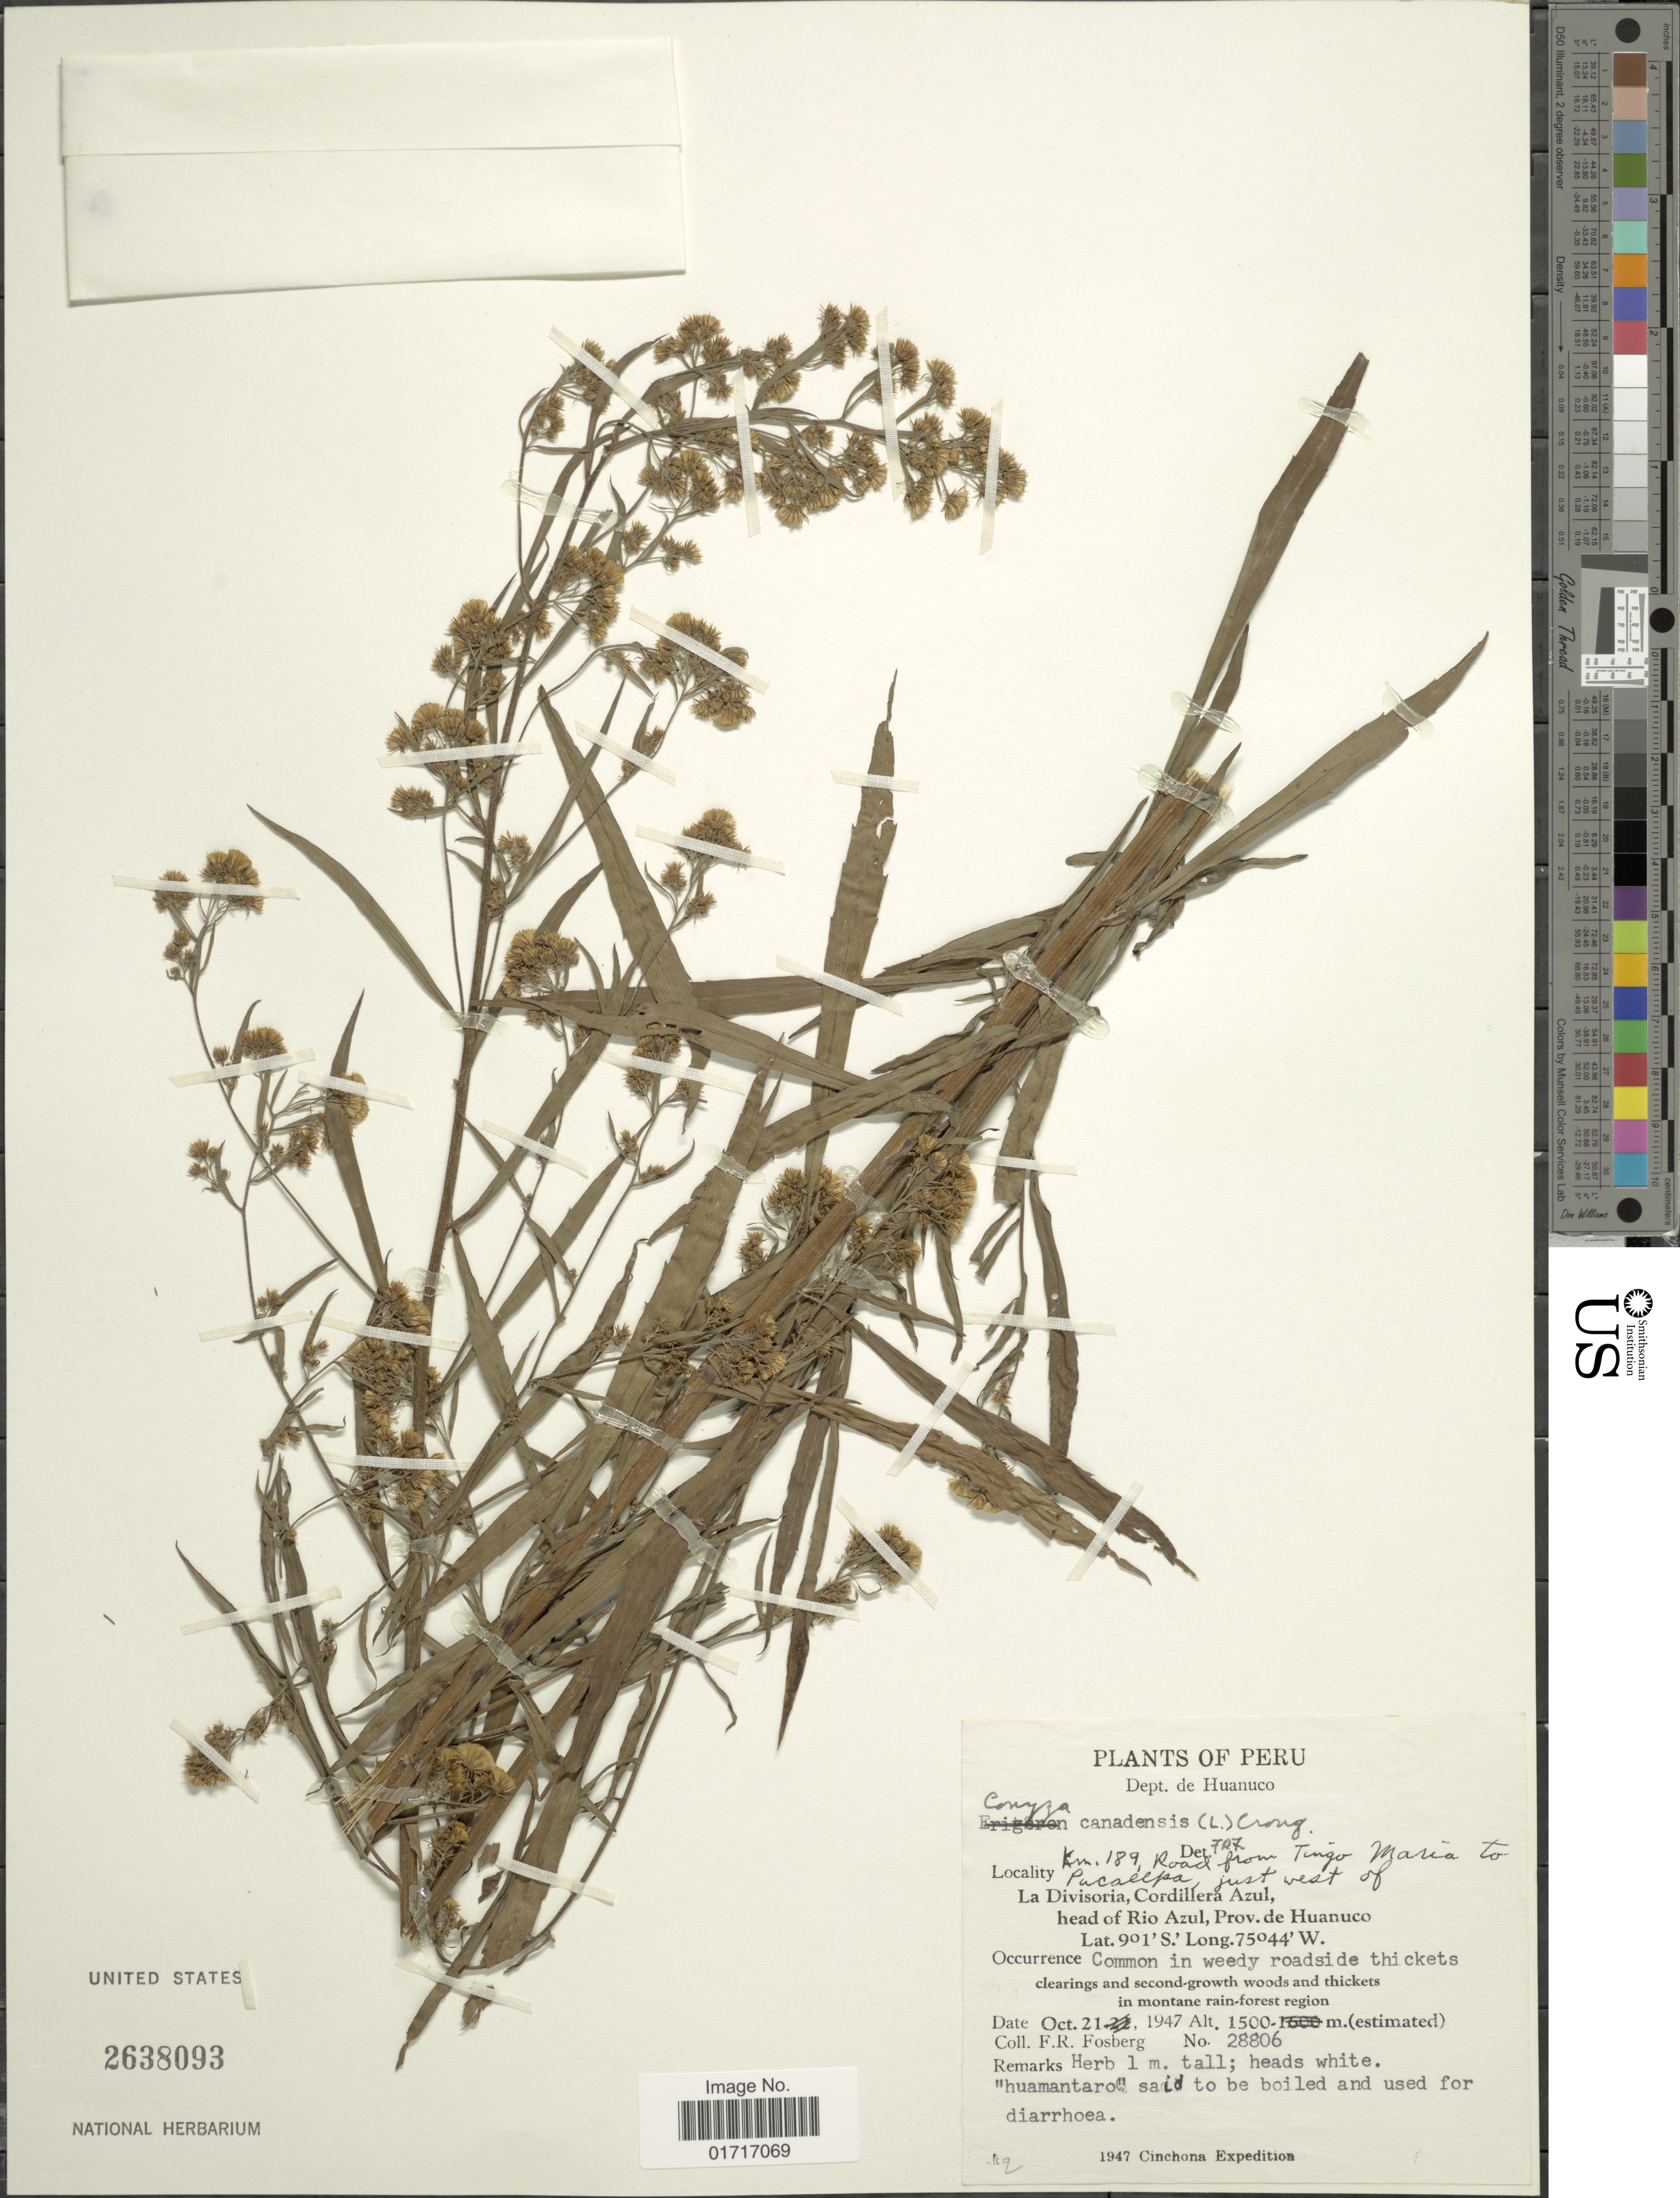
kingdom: Plantae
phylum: Tracheophyta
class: Magnoliopsida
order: Asterales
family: Asteraceae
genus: Conyza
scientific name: Conyza canadensis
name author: (L.) Cronq.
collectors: F. R. Fosberg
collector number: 28806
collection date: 1947-10-21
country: Peru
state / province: Huánuco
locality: Peru. Dept. de Huanuco. Km 189, Road from Tingo Maria to Pucalla, just west of La Divisoria, Cordillera Azul. head of Rio Azul , Prov. de Huanuco.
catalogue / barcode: US 2638093